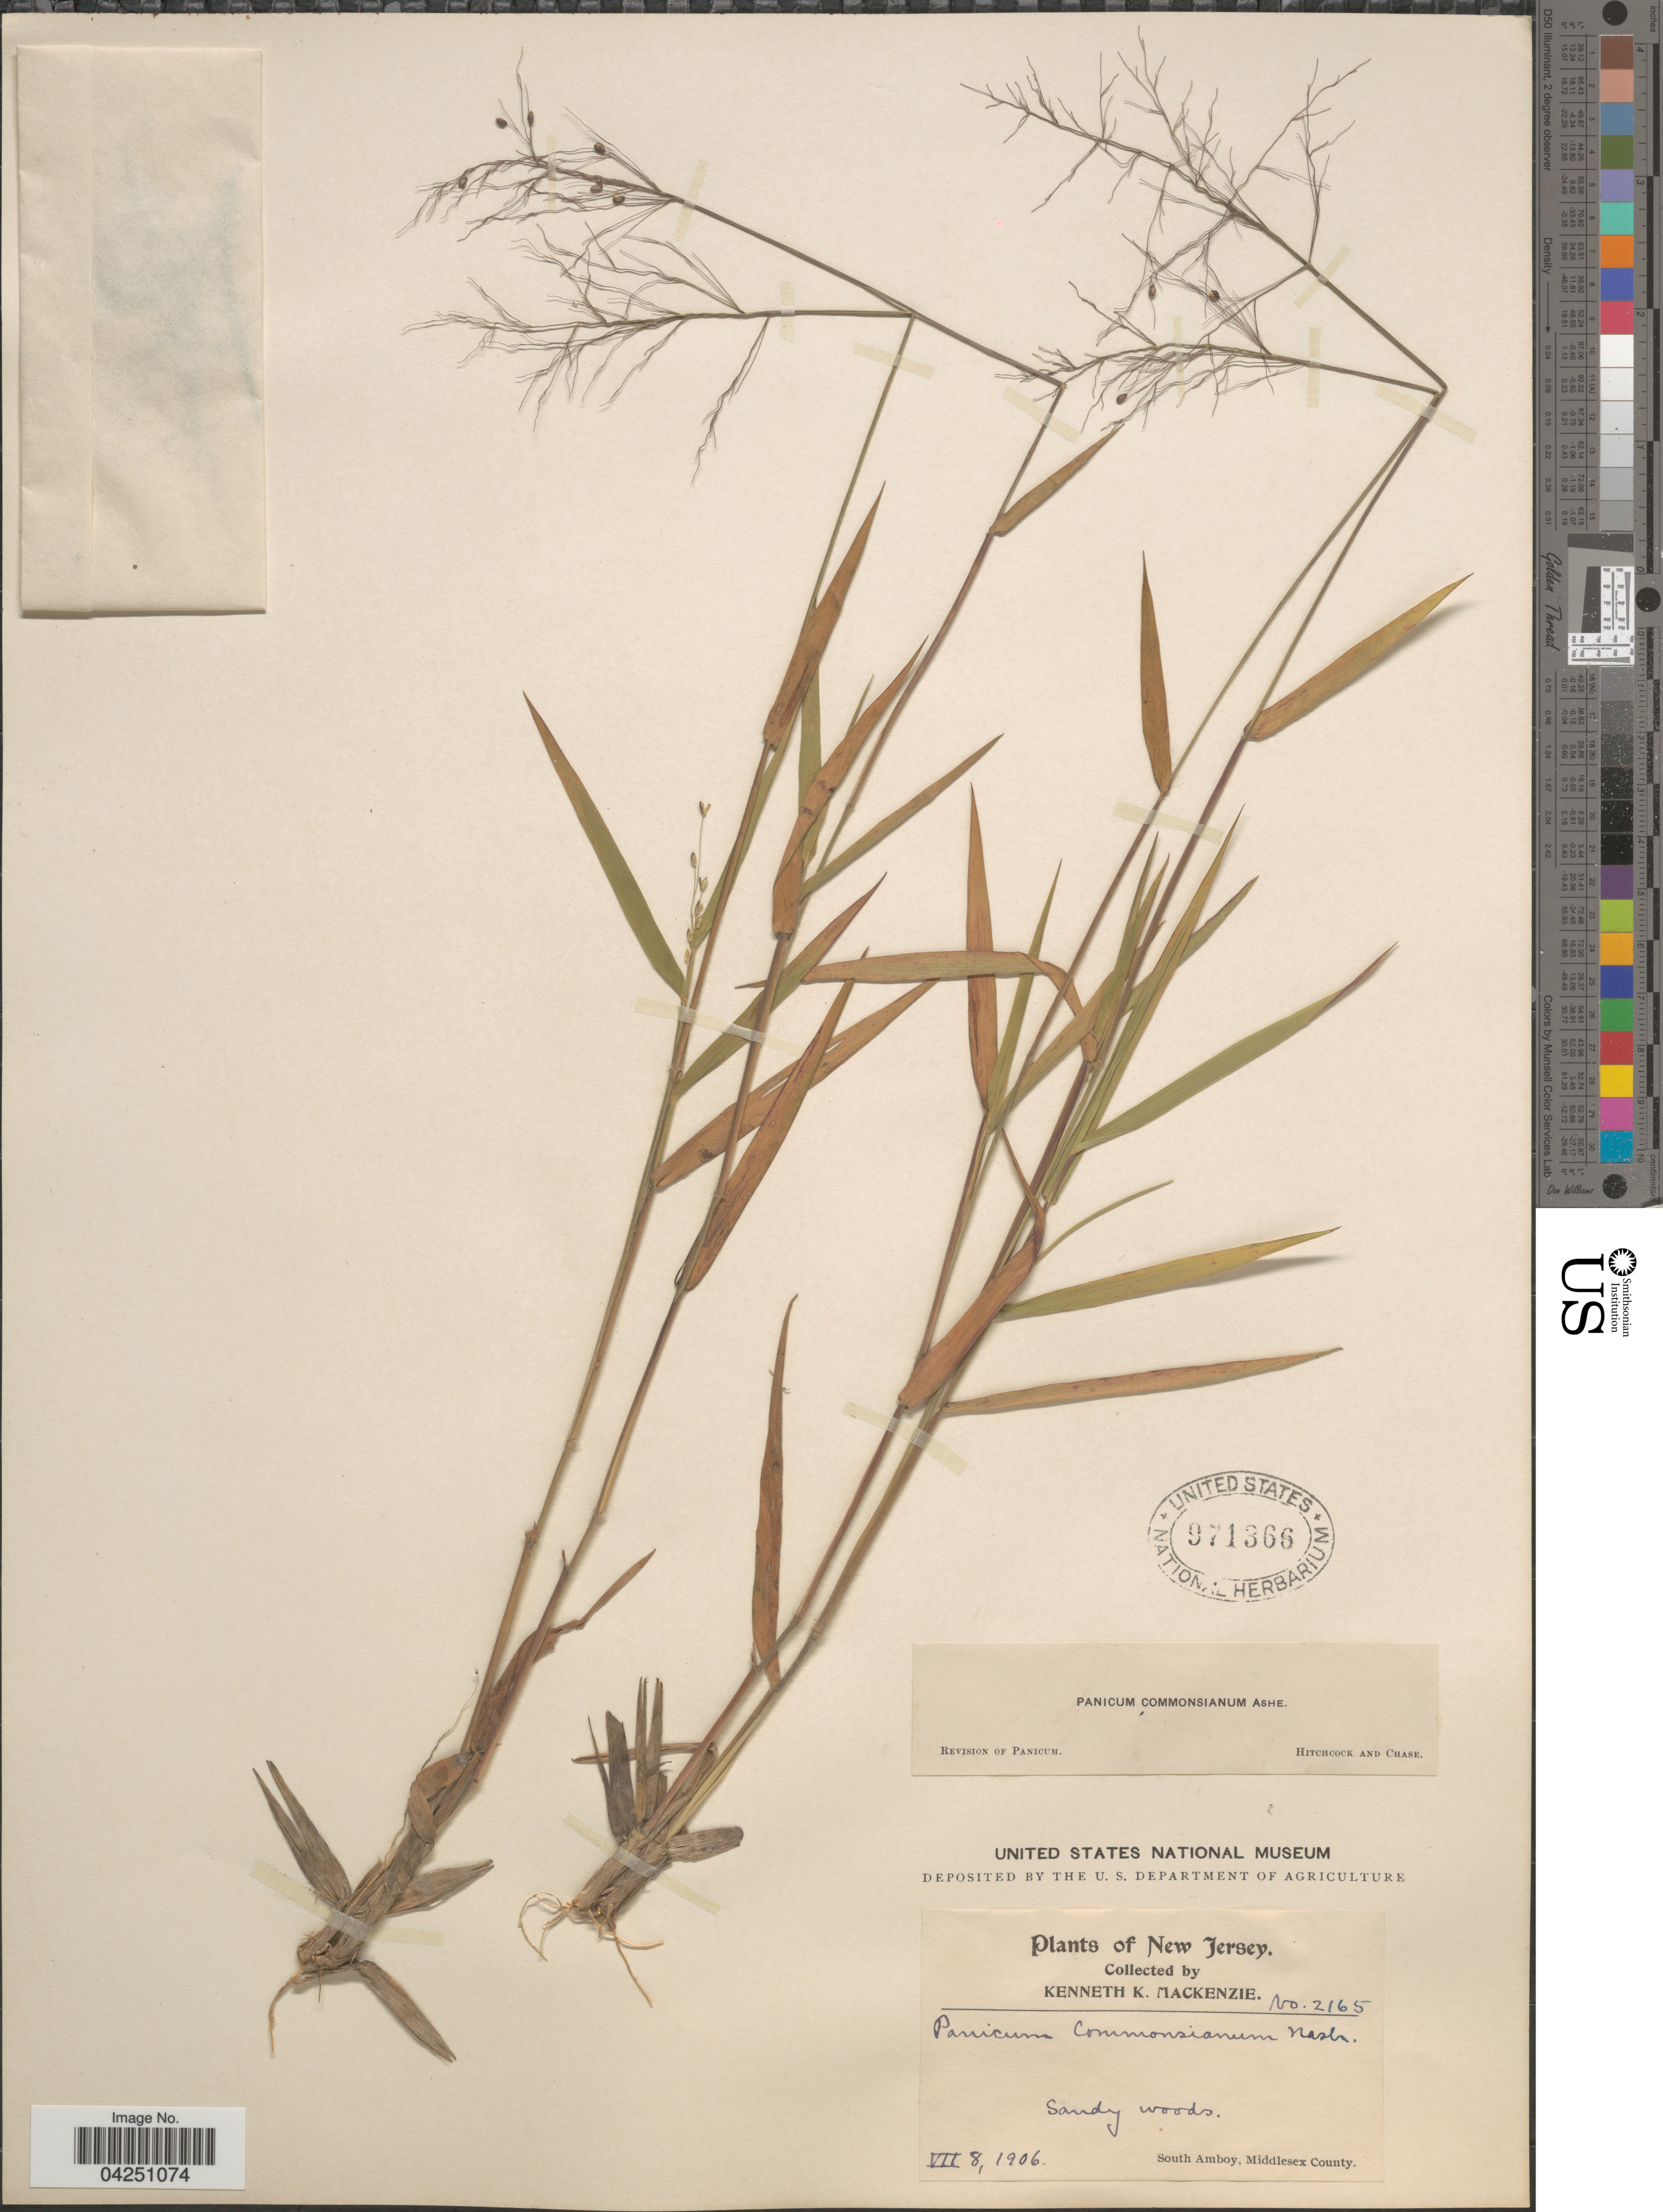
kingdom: Plantae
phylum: Tracheophyta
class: Liliopsida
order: Poales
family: Poaceae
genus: Dichanthelium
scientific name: Dichanthelium acuminatum var. acuminatum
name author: (Sw.) Gould & C.A. Clark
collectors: K. K. Mackenzie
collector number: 2165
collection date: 1906-07-08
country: United States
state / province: New Jersey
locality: South Amboy, Middlesex County.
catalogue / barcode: US 971366